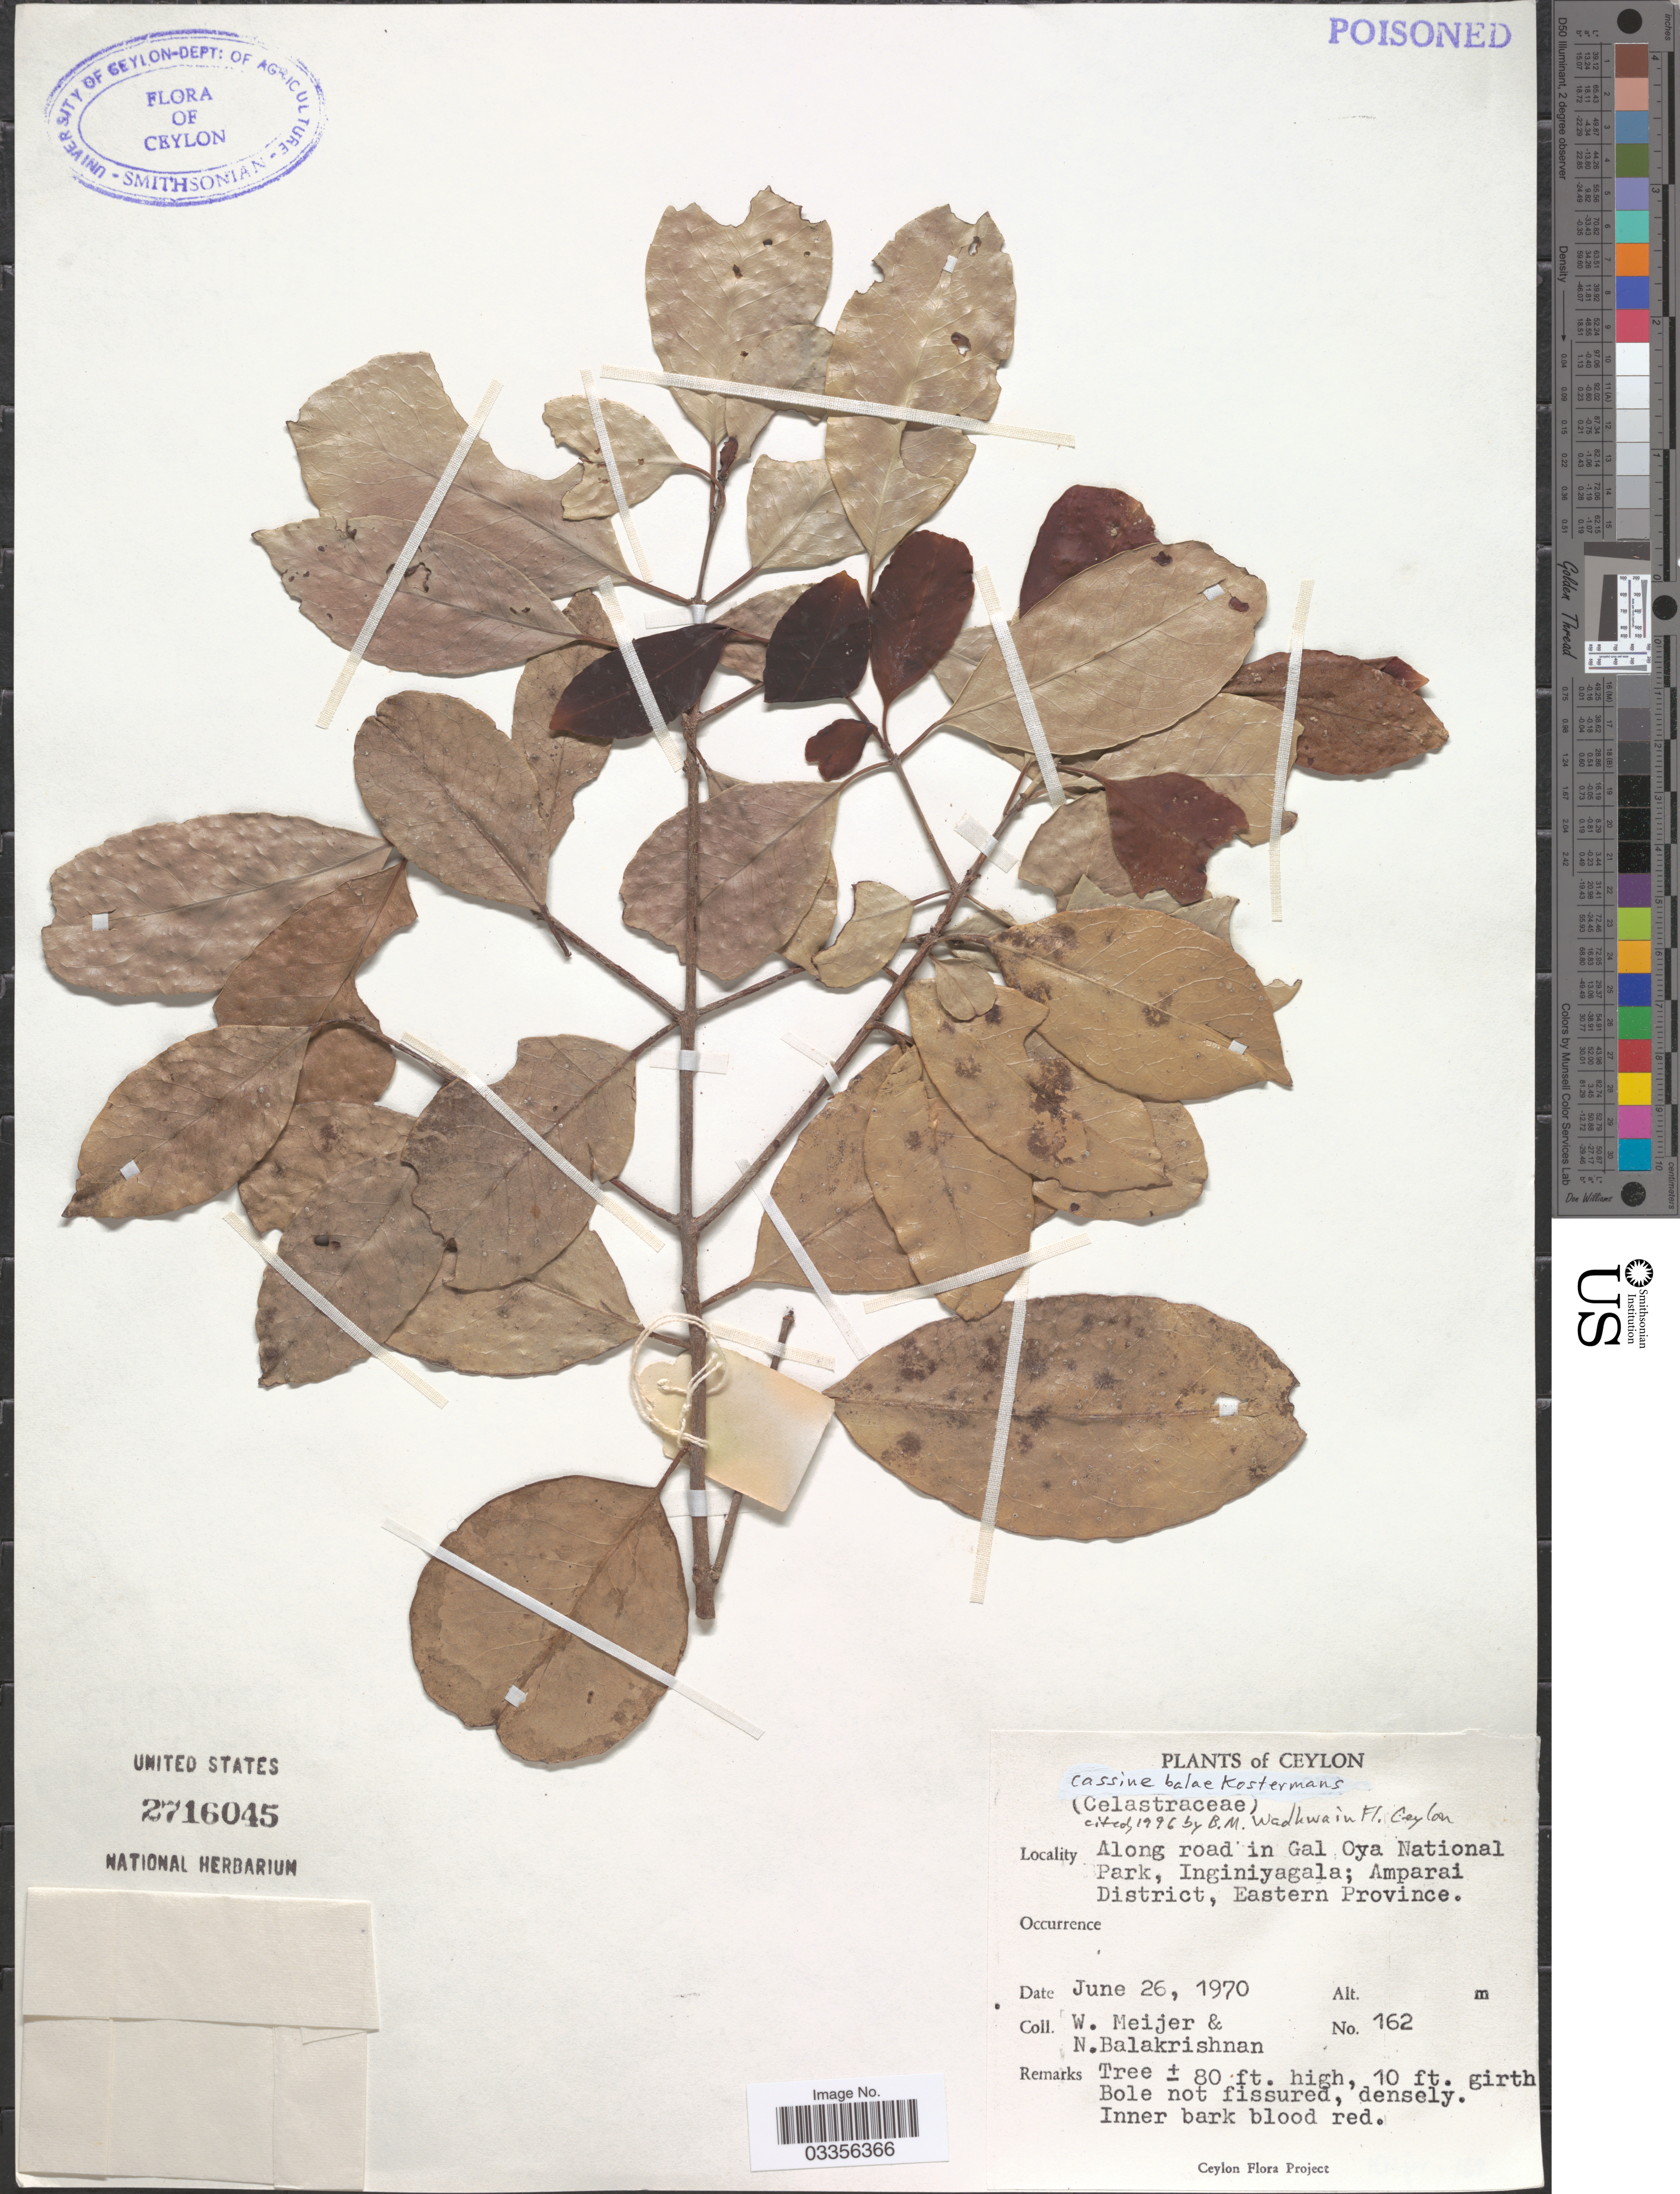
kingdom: Plantae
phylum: Tracheophyta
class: Magnoliopsida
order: Celastrales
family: Celastraceae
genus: Cassine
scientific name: Cassine balae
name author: Kosterm.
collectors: W. Meijer & N. Balakrishnan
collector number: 162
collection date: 1970-06-26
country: Sri Lanka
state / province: Eastern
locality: Ceylon. Along road in Gal Oya National Park, Inginiyagala; Amparai District.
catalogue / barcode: US 2716045